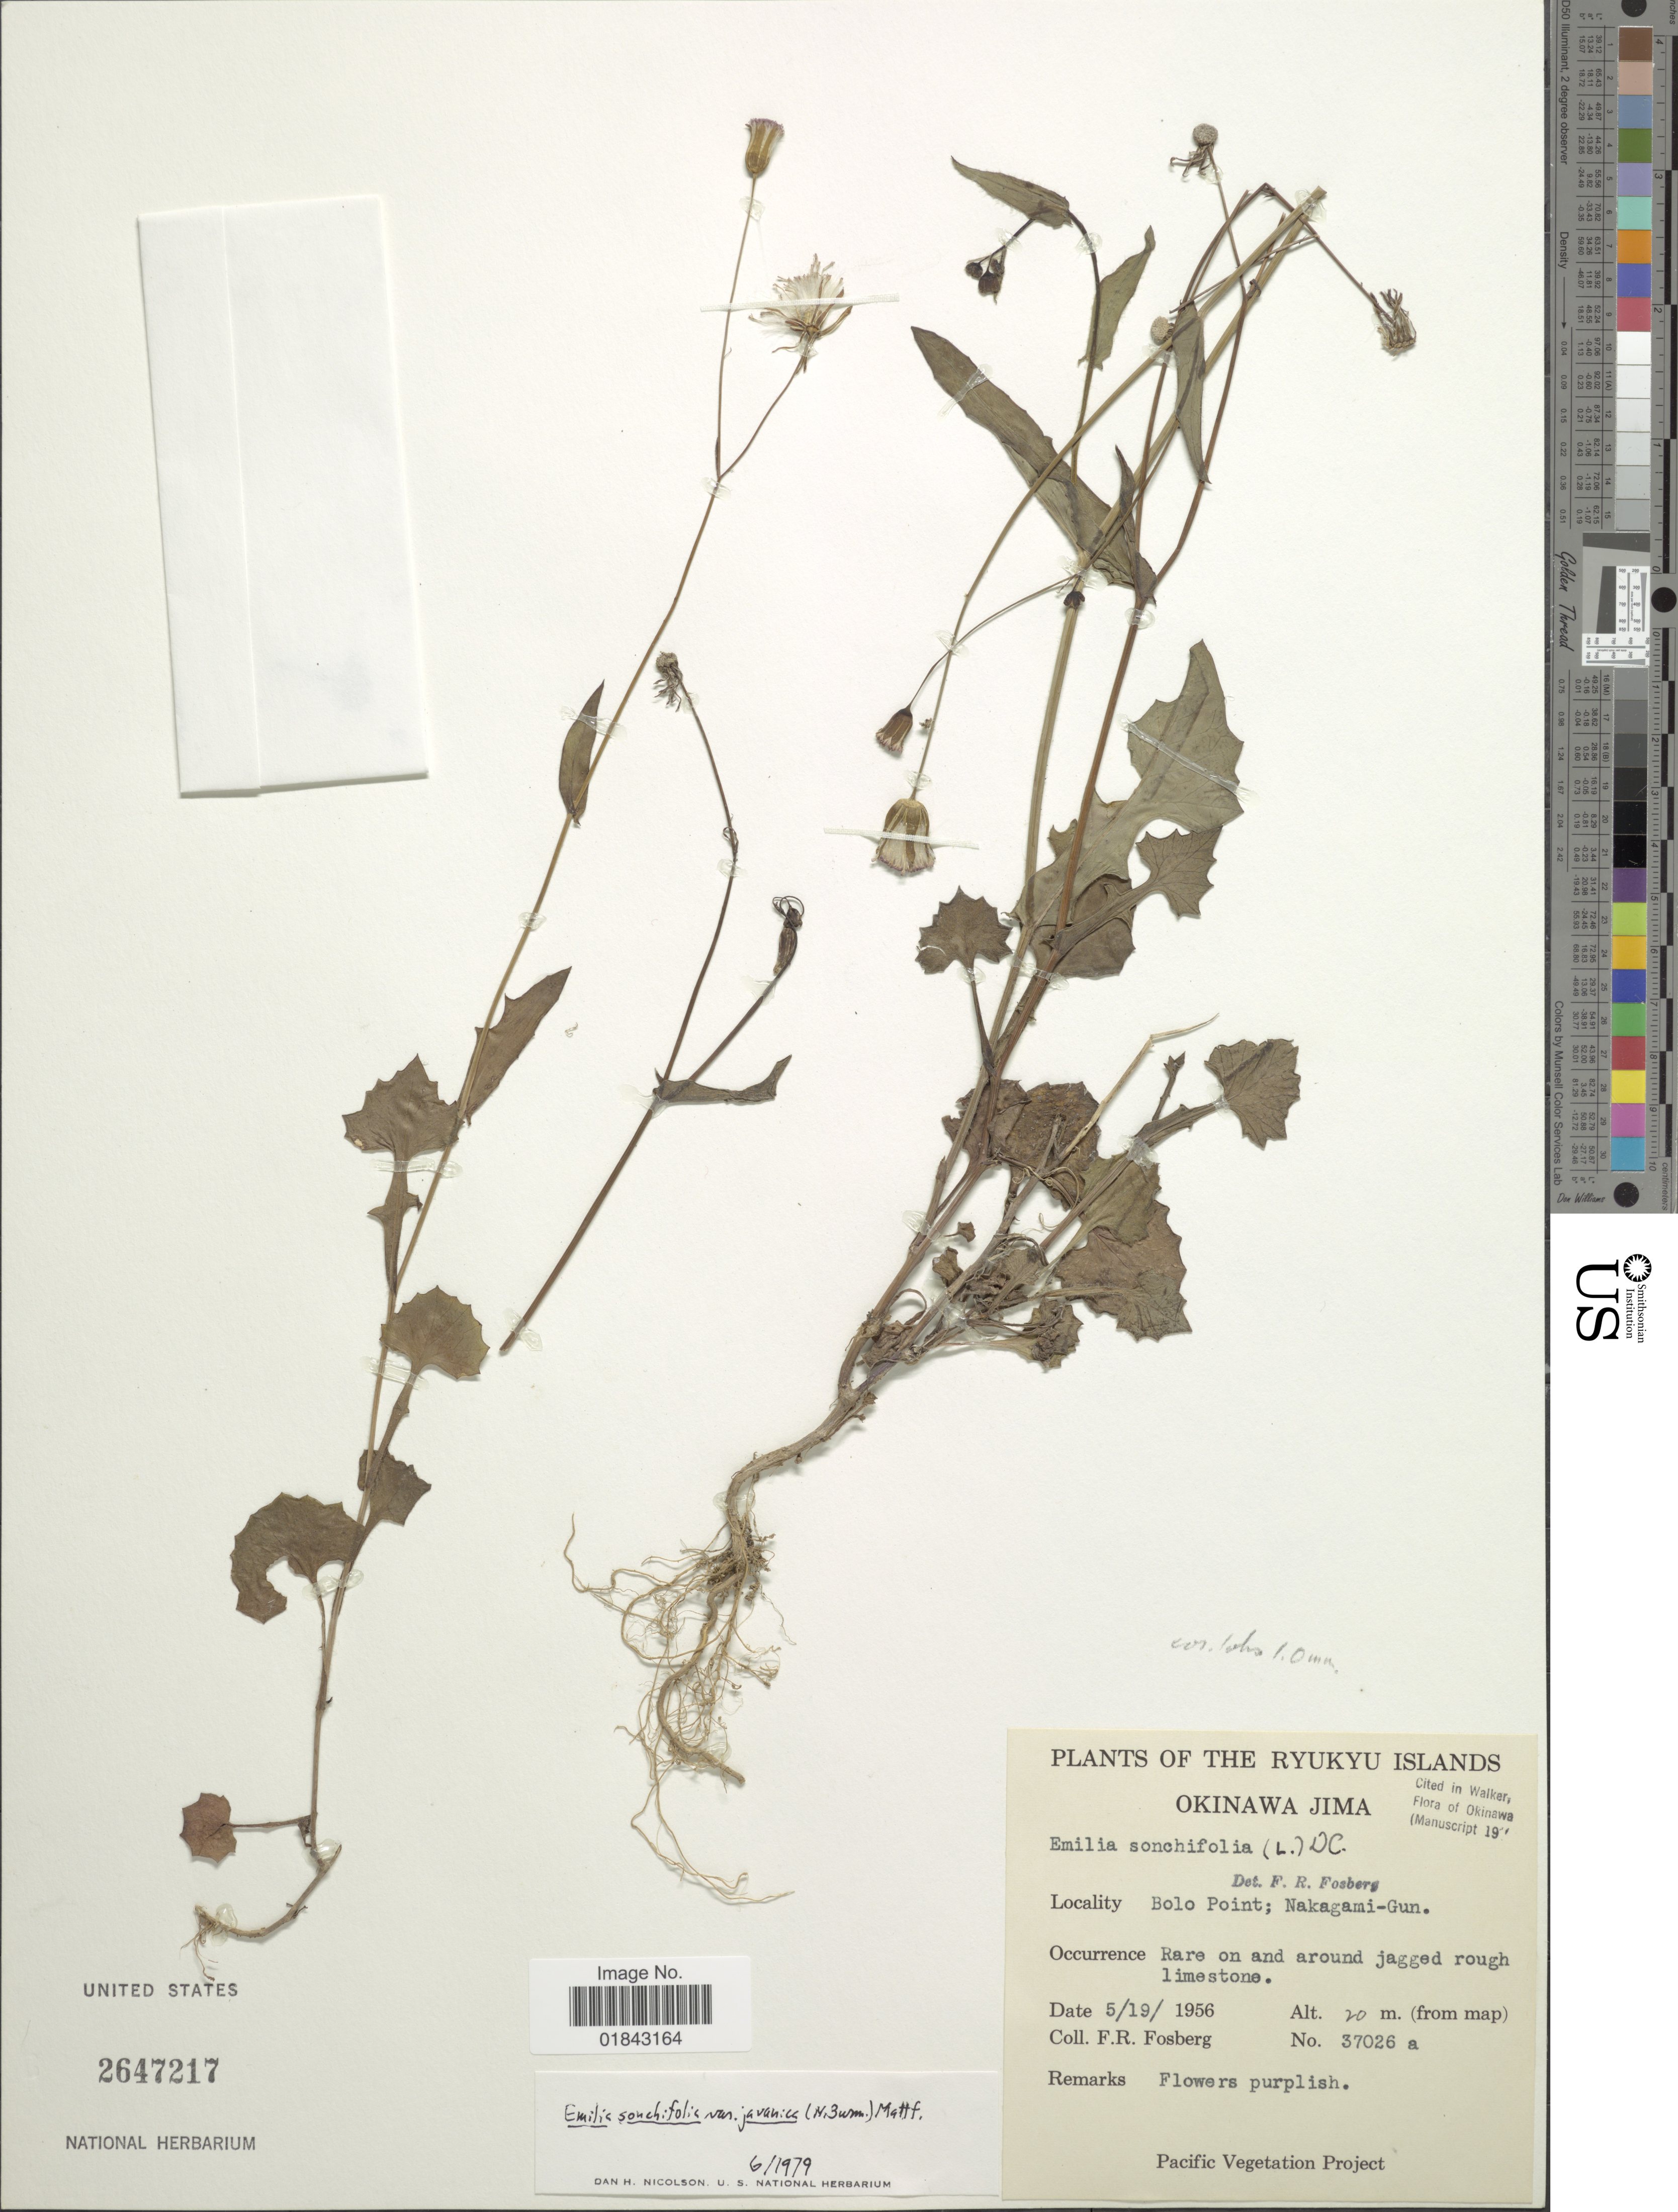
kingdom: Plantae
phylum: Tracheophyta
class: Magnoliopsida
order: Asterales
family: Asteraceae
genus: Emilia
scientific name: Emilia sonchifolia var. javanica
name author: (Burm. f.) Mattf.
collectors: F. R. Fosberg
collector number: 37026a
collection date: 1956-05-19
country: Japan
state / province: Okinawa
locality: Ryukyu Islands, Okinawa Jima, Bolo Point; Nakagami-Gun, rare on and around jagged rough limestone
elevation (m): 20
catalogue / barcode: US 2647217